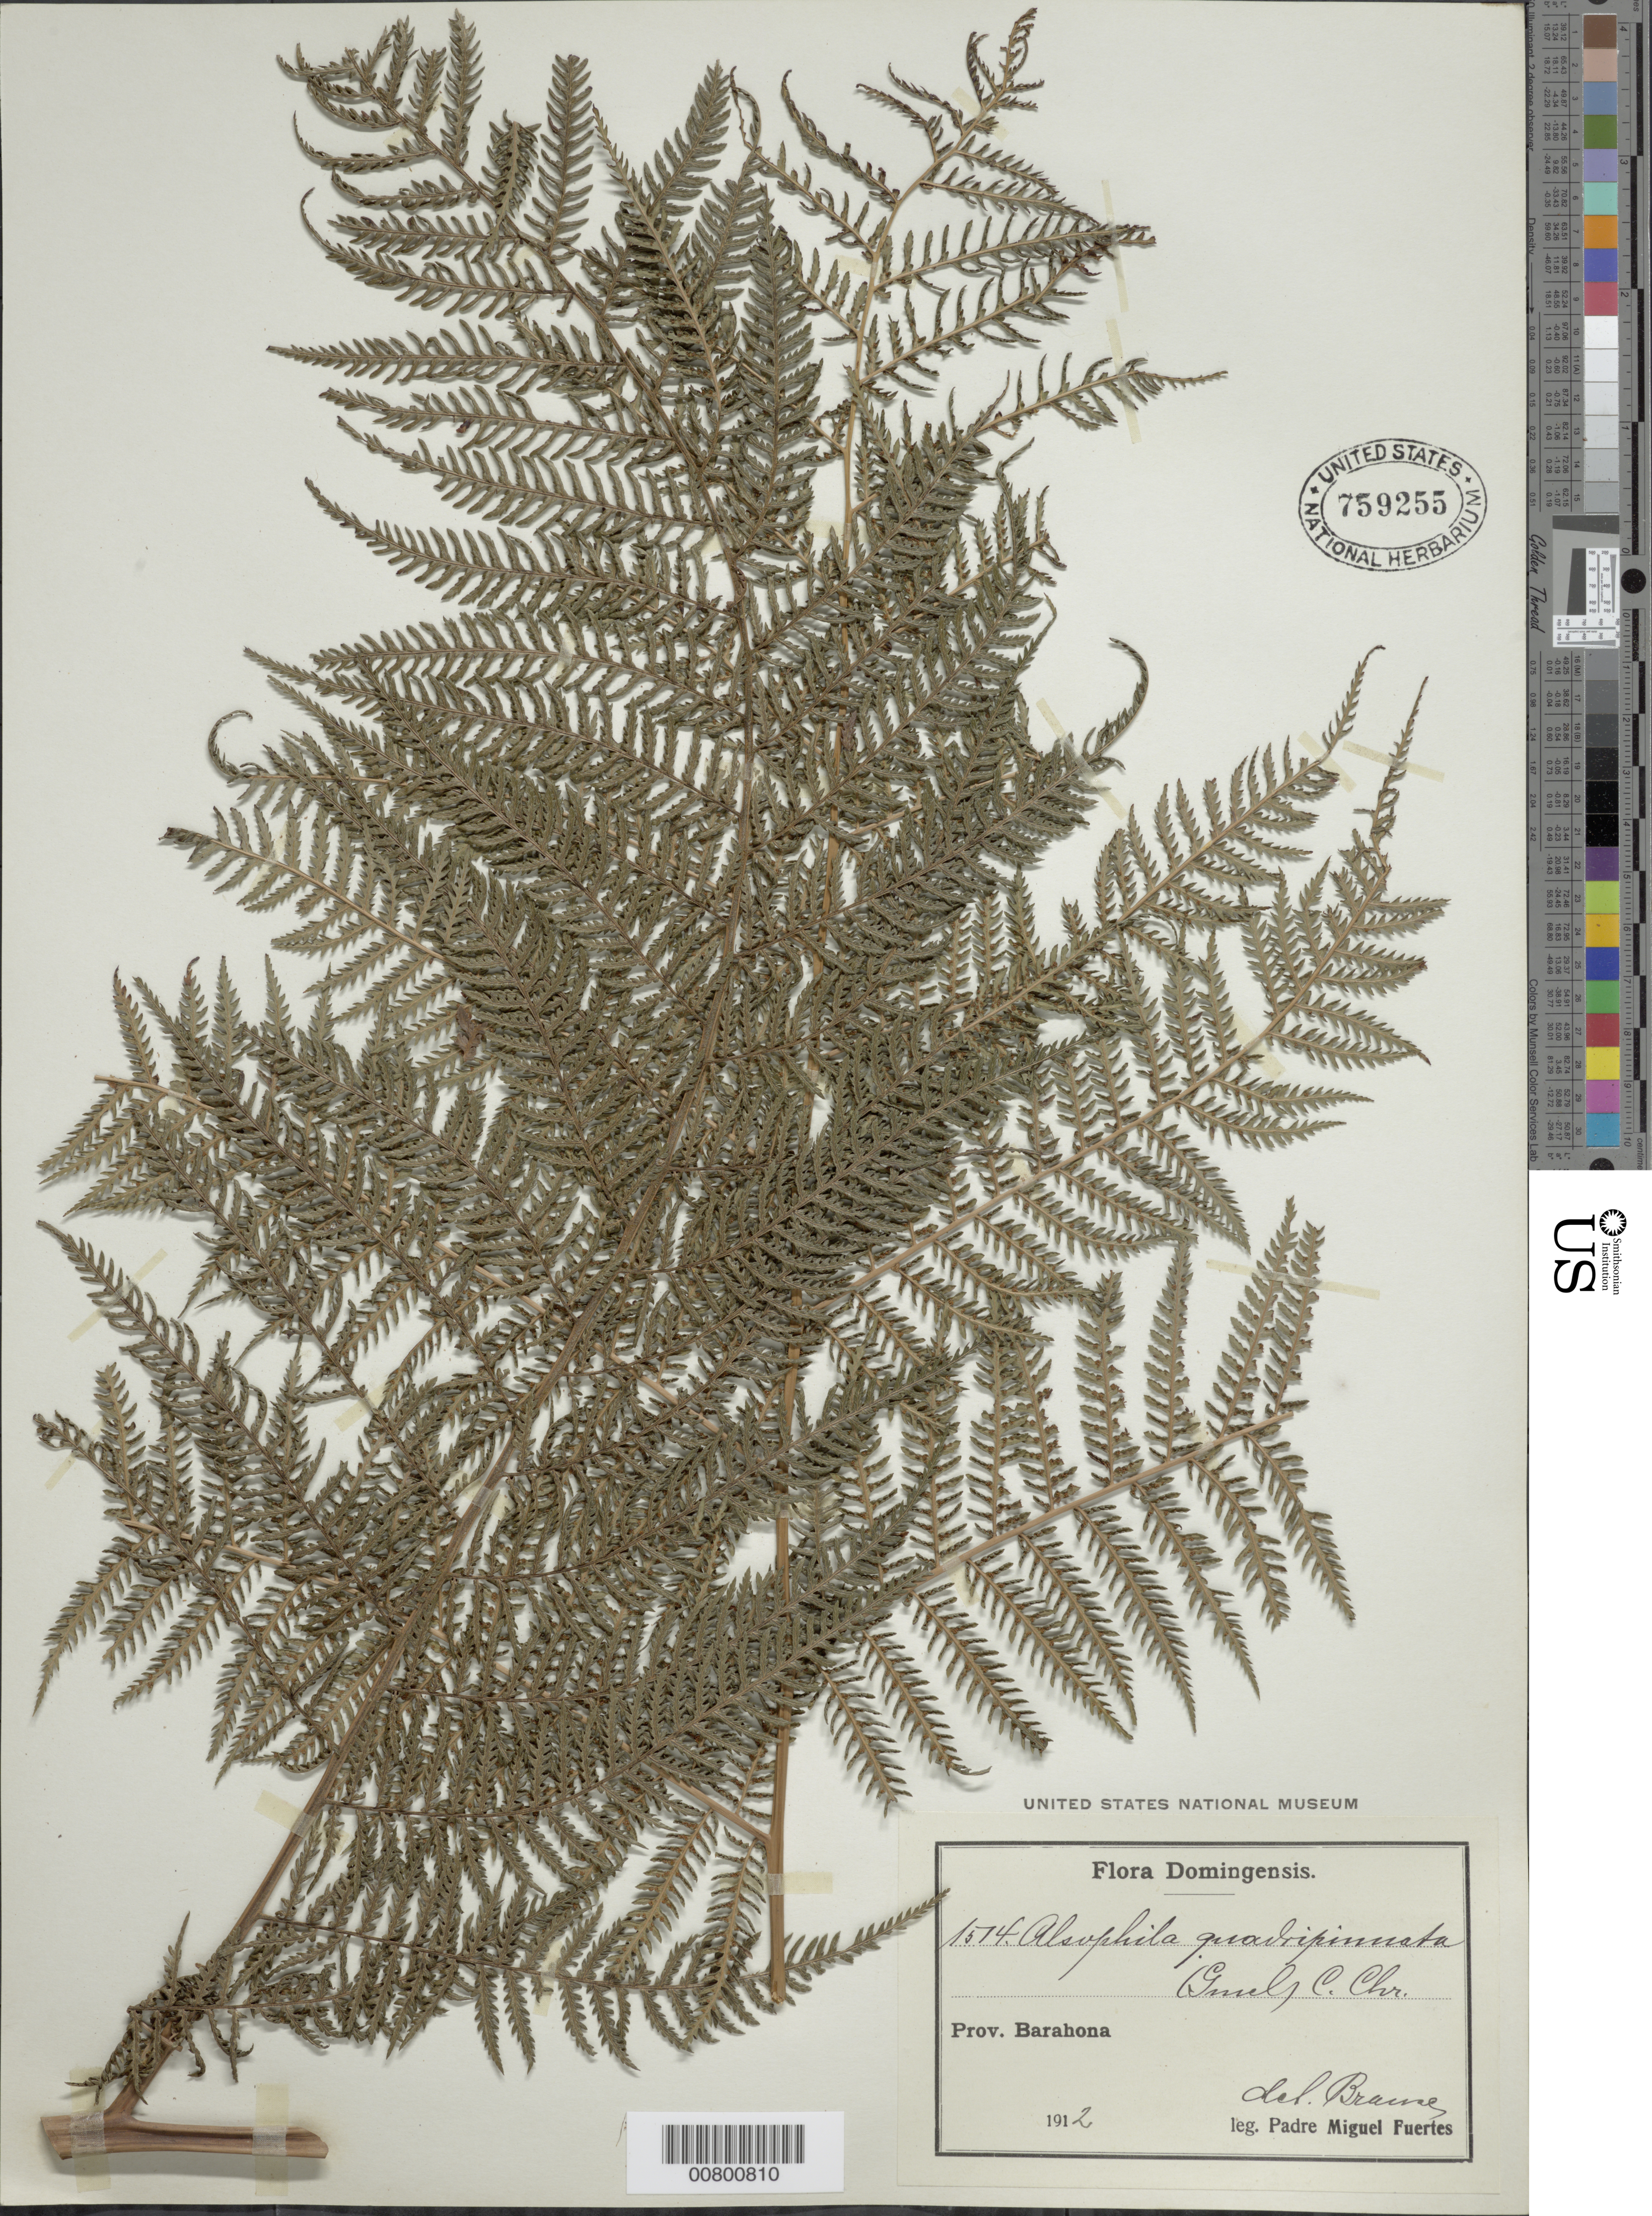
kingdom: Plantae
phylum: Tracheophyta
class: Polypodiopsida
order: Cyatheales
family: Dicksoniaceae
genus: Lophosoria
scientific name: Lophosoria quadripinnata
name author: (J.F. Gmel.) C. Chr.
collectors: M. D. Fuertes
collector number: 1574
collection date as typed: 1912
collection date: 1912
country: Dominican Republic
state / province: Barahona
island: Hispaniola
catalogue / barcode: US 759255